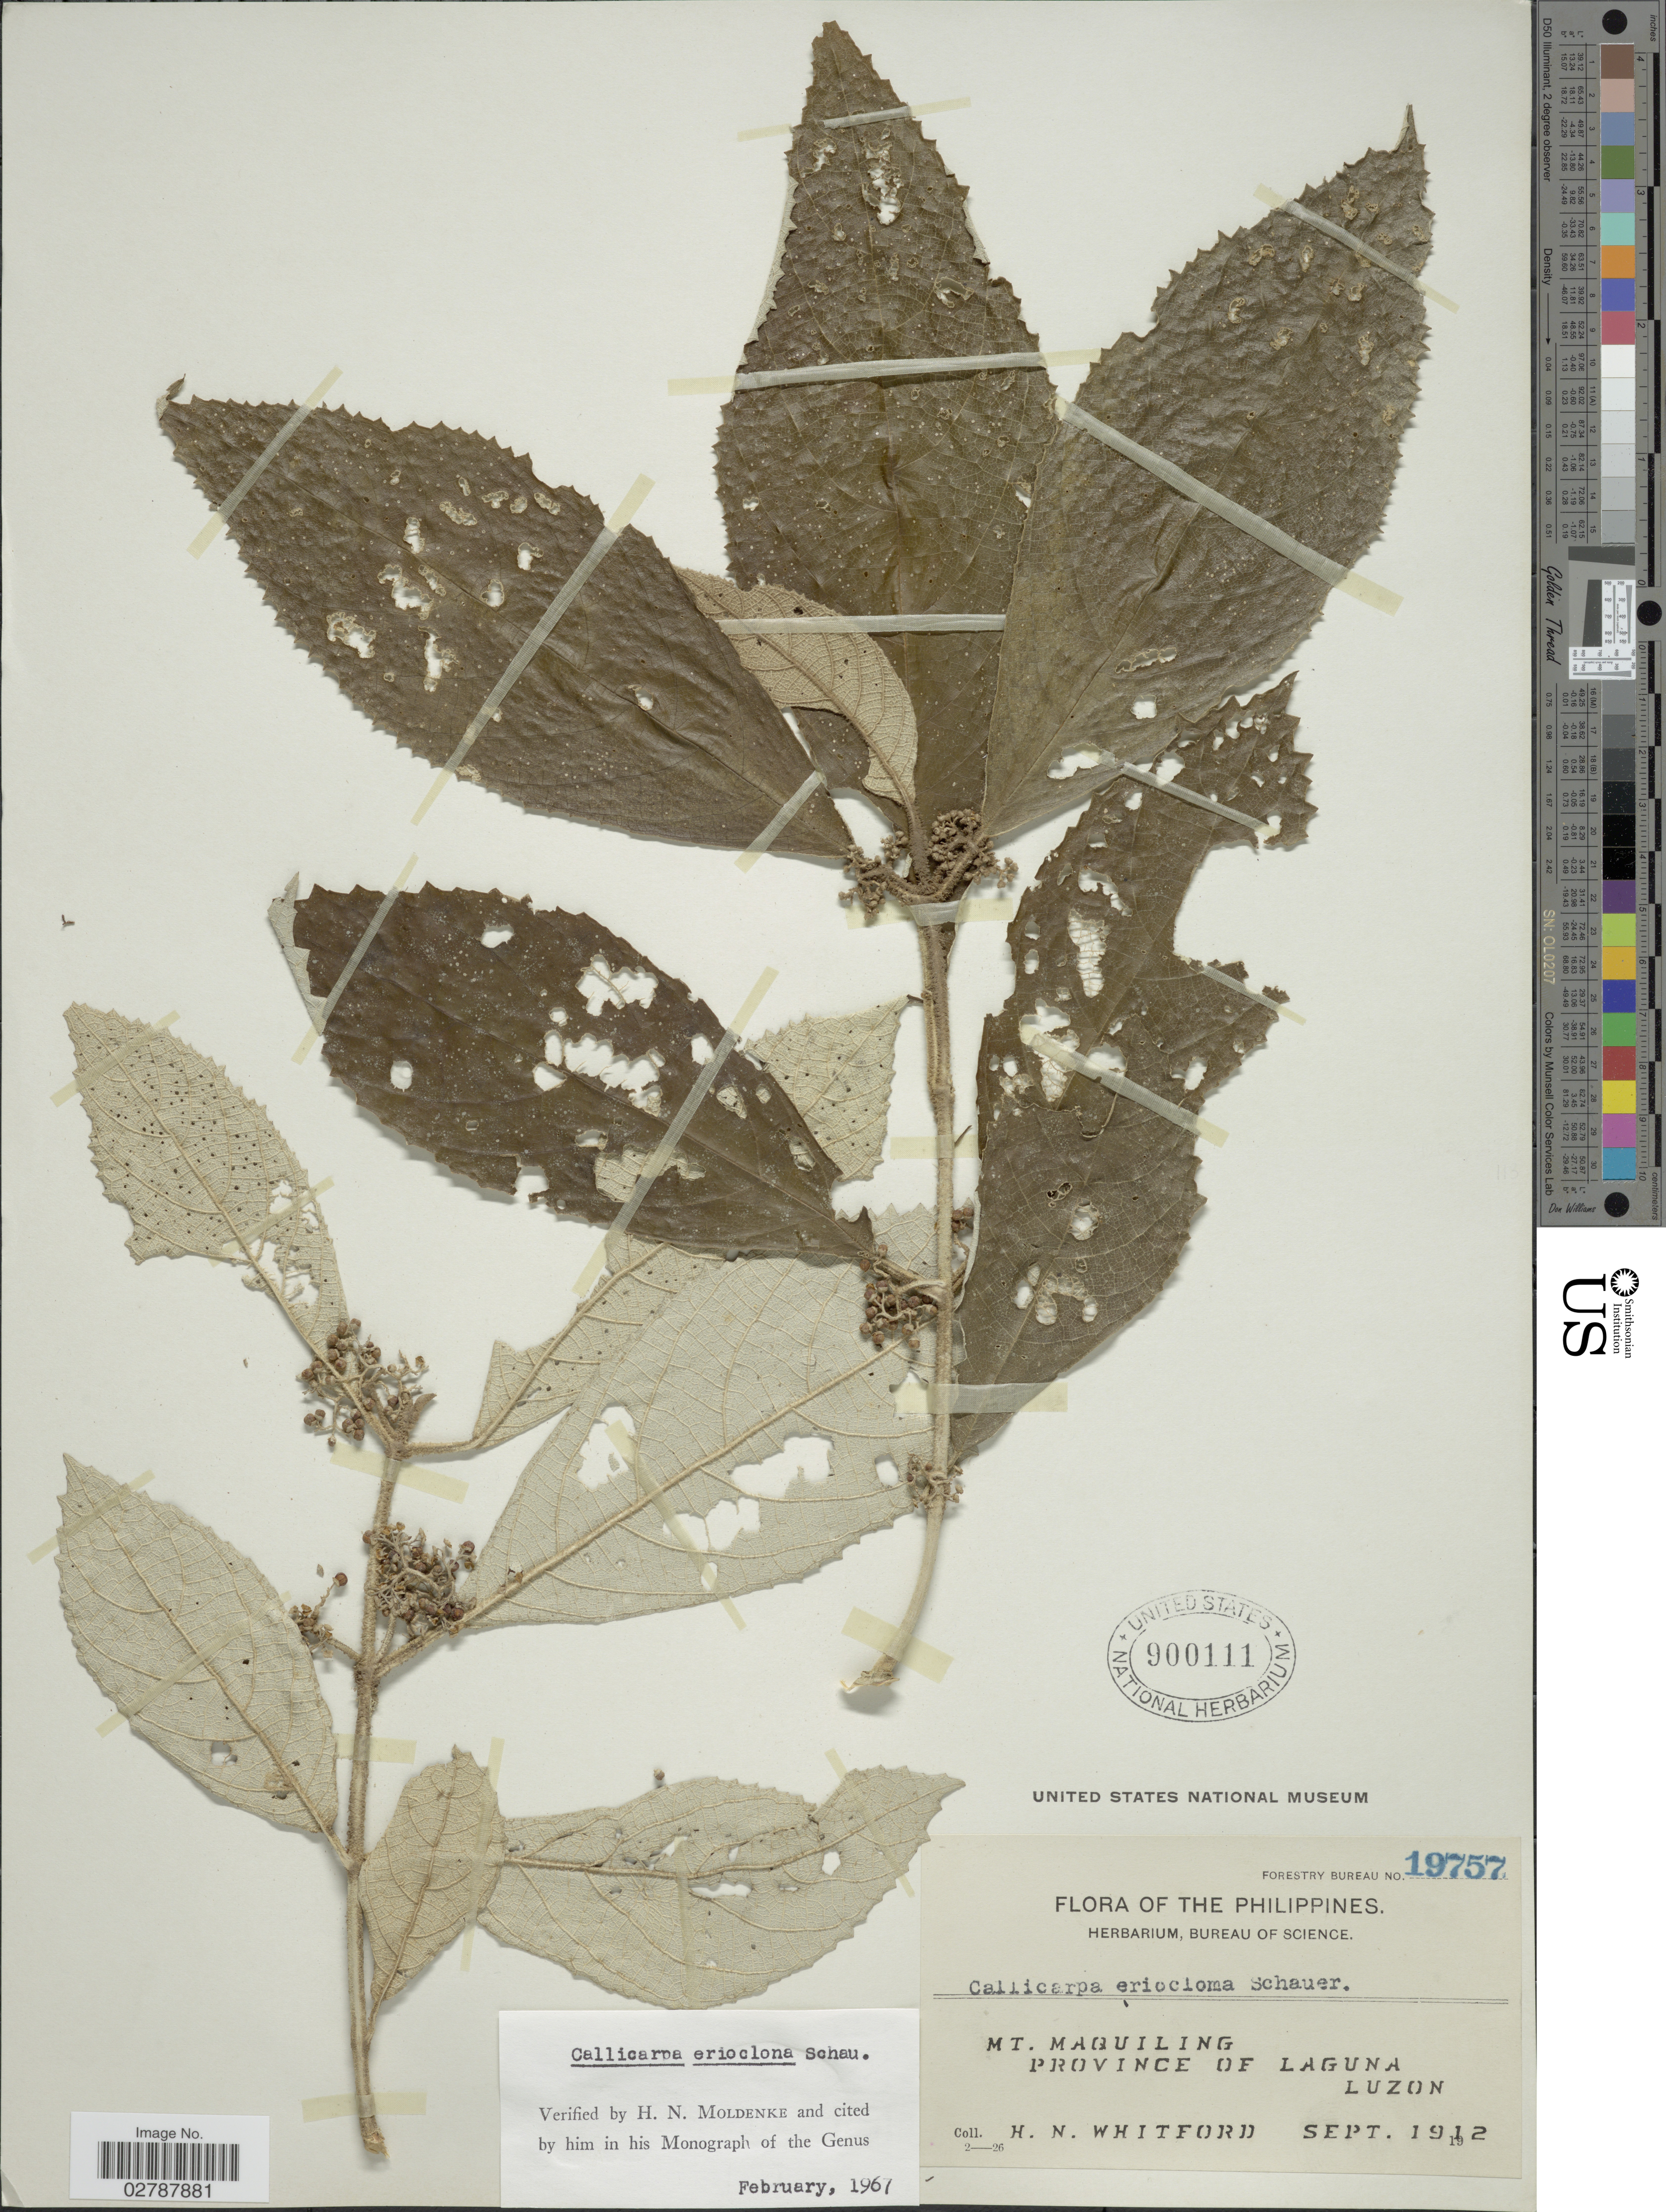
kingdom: Plantae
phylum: Tracheophyta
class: Magnoliopsida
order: Lamiales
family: Lamiaceae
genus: Callicarpa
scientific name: Callicarpa erioclona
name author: Schauer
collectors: H. N. Whitford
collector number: Forestry Bureau19757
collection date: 1912-09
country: Philippines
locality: Mt. Maquiling. Province of Laguna. Luzon.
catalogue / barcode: US 900111